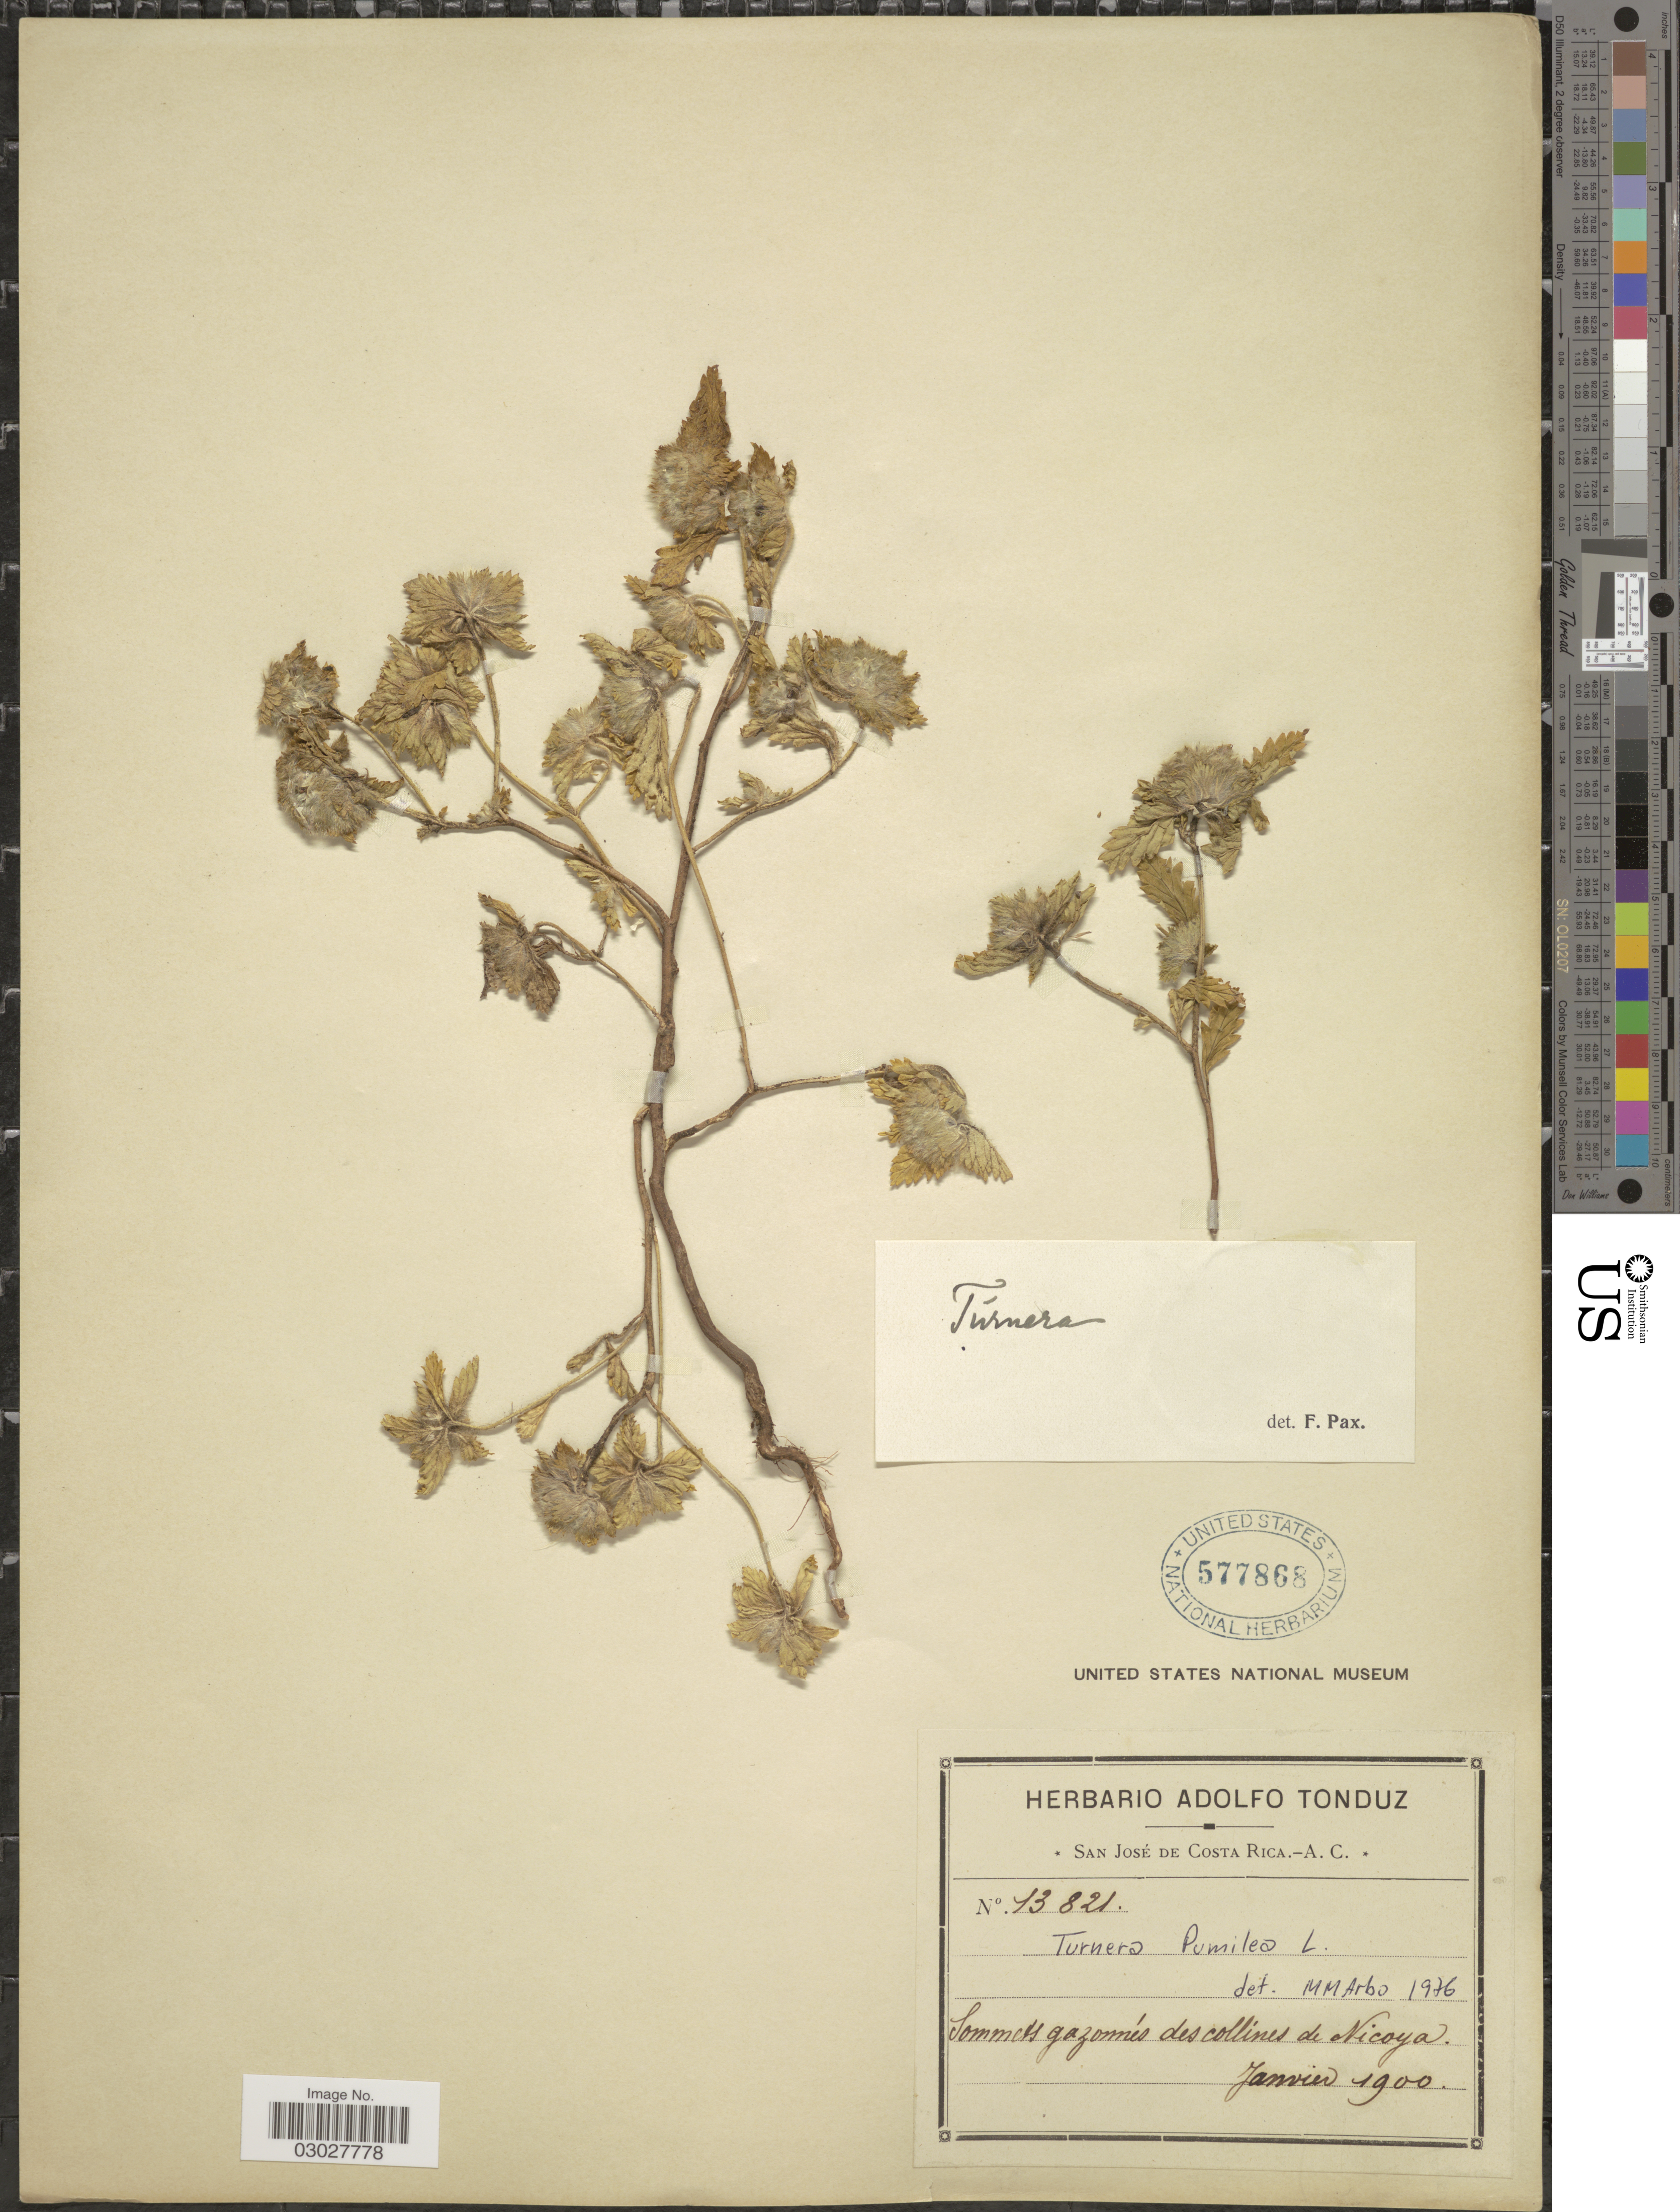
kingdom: Plantae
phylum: Tracheophyta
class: Magnoliopsida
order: Malpighiales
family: Turneraceae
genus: Turnera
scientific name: Turnera pumilea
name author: L.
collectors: ex Herb. Adolfo Tonduz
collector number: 13821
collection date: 1900-01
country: Costa Rica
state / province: San José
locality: Sommets gazonnés des collines de Nicoya.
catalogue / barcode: US 577868